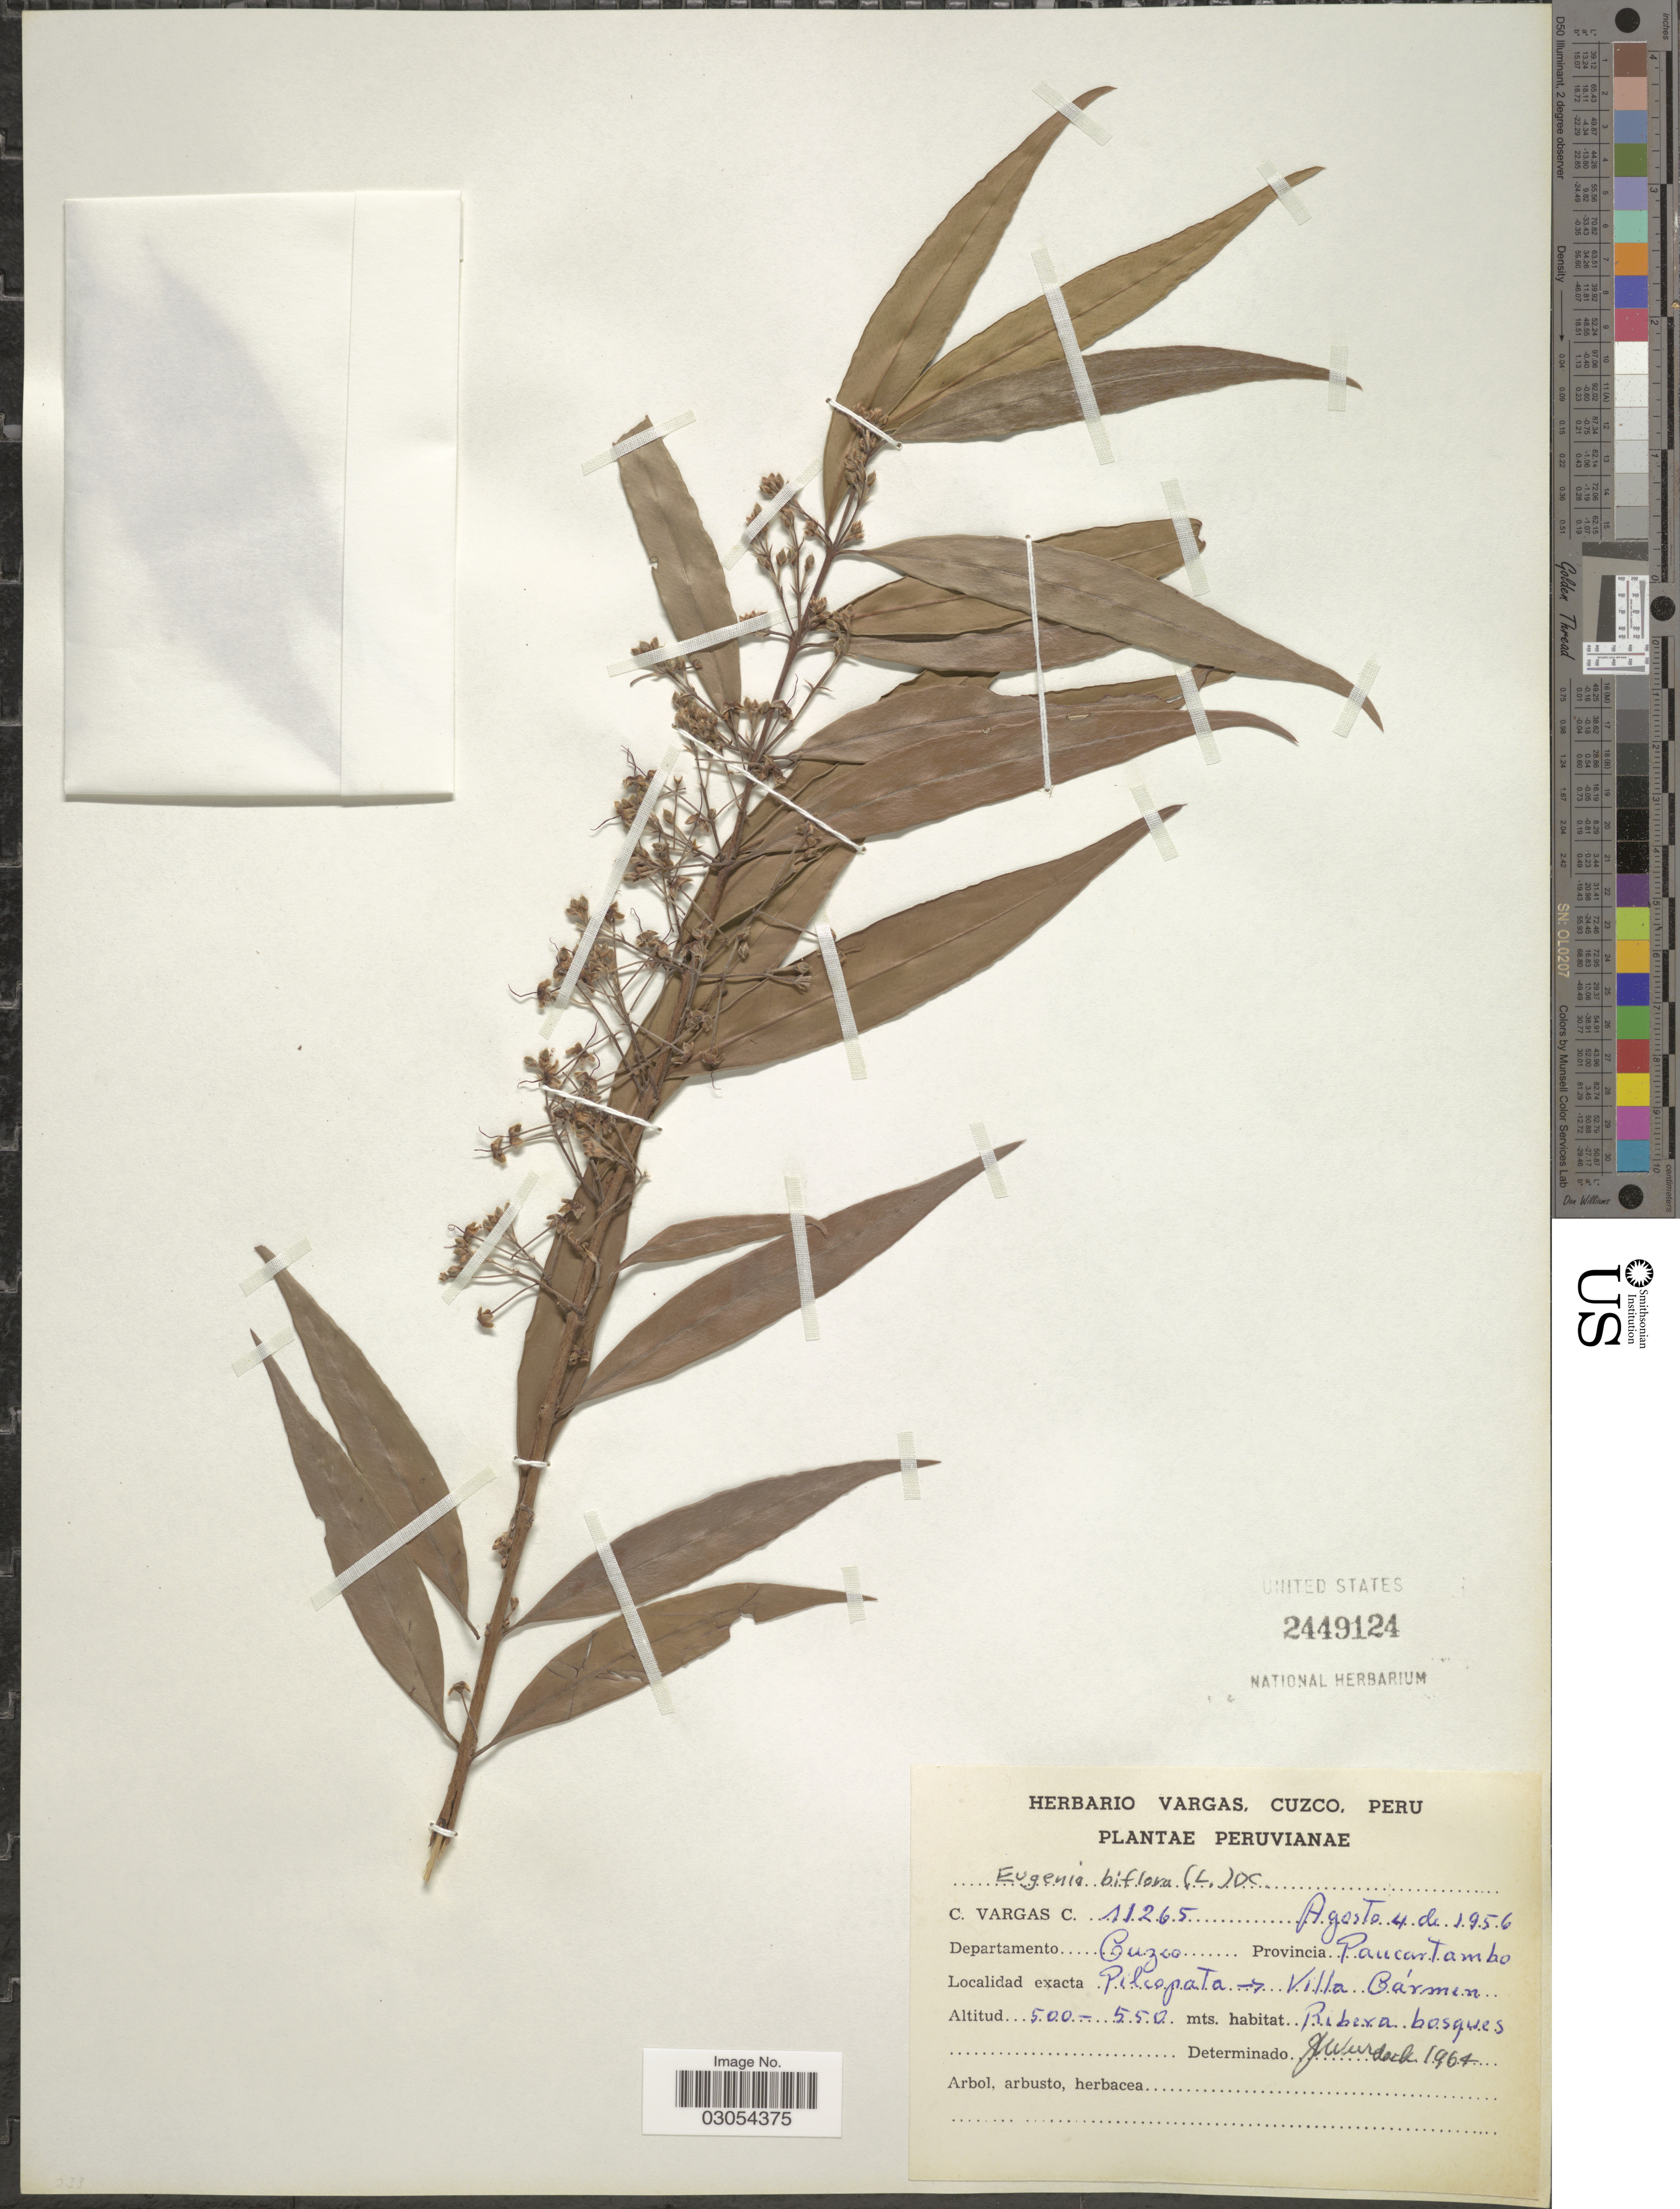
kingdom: Plantae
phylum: Tracheophyta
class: Magnoliopsida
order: Myrtales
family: Myrtaceae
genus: Eugenia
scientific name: Eugenia biflora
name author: (L.) DC.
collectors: C. Vargas Calderón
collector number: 11265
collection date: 1956-08-04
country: Peru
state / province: Cusco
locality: Departamento Cuzco. Provincia Paucartambo. Pilcopata -> Villa Cármen.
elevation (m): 500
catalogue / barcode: US 2449124